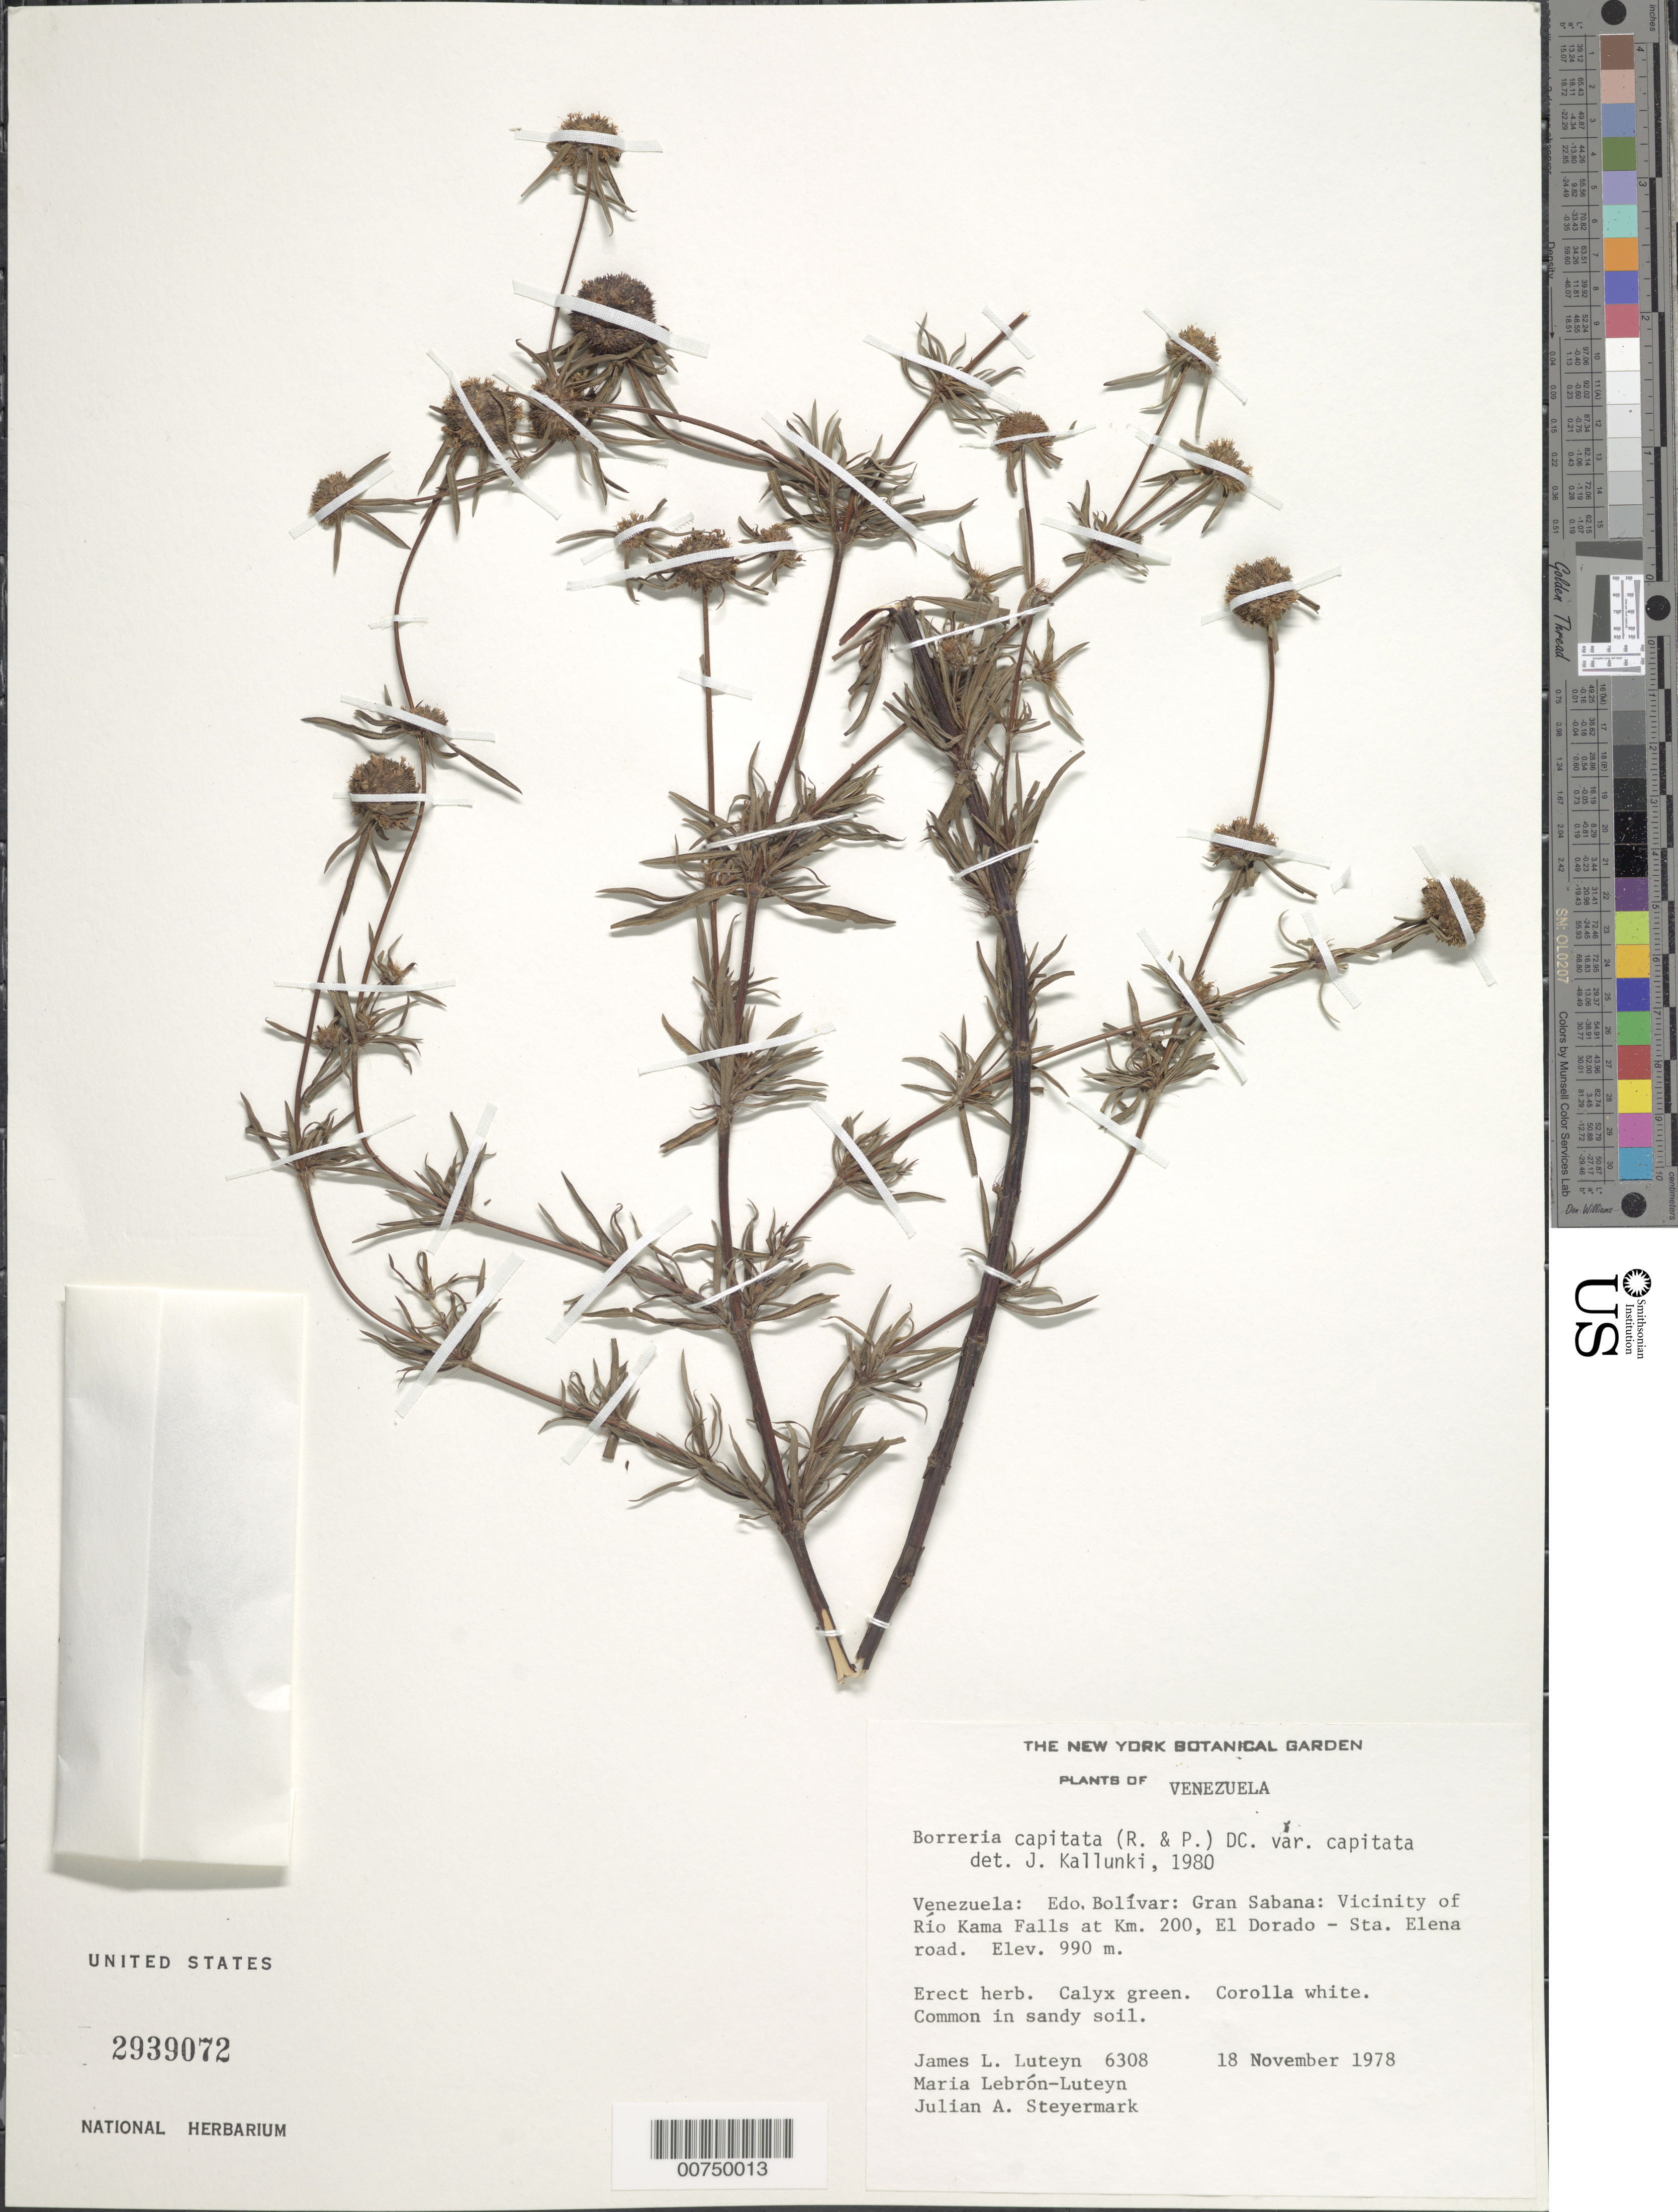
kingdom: Plantae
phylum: Tracheophyta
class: Magnoliopsida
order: Gentianales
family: Rubiaceae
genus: Borreria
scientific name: Borreria capitata var. capitata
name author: (Ruiz & Pav.) DC.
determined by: Kallunki, Jacquelyn A.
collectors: J. L. Luteyn, M. L. Lebrón-Luteyn & J. Steyermark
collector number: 6308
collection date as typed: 18-Nov-78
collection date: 1978-11-18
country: Venezuela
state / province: Bolívar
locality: Gran Sabana, vic of Río Kama Falls at km 200, El Dorado-Sta. Elena road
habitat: Sandy soil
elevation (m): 990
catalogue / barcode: US 2939072